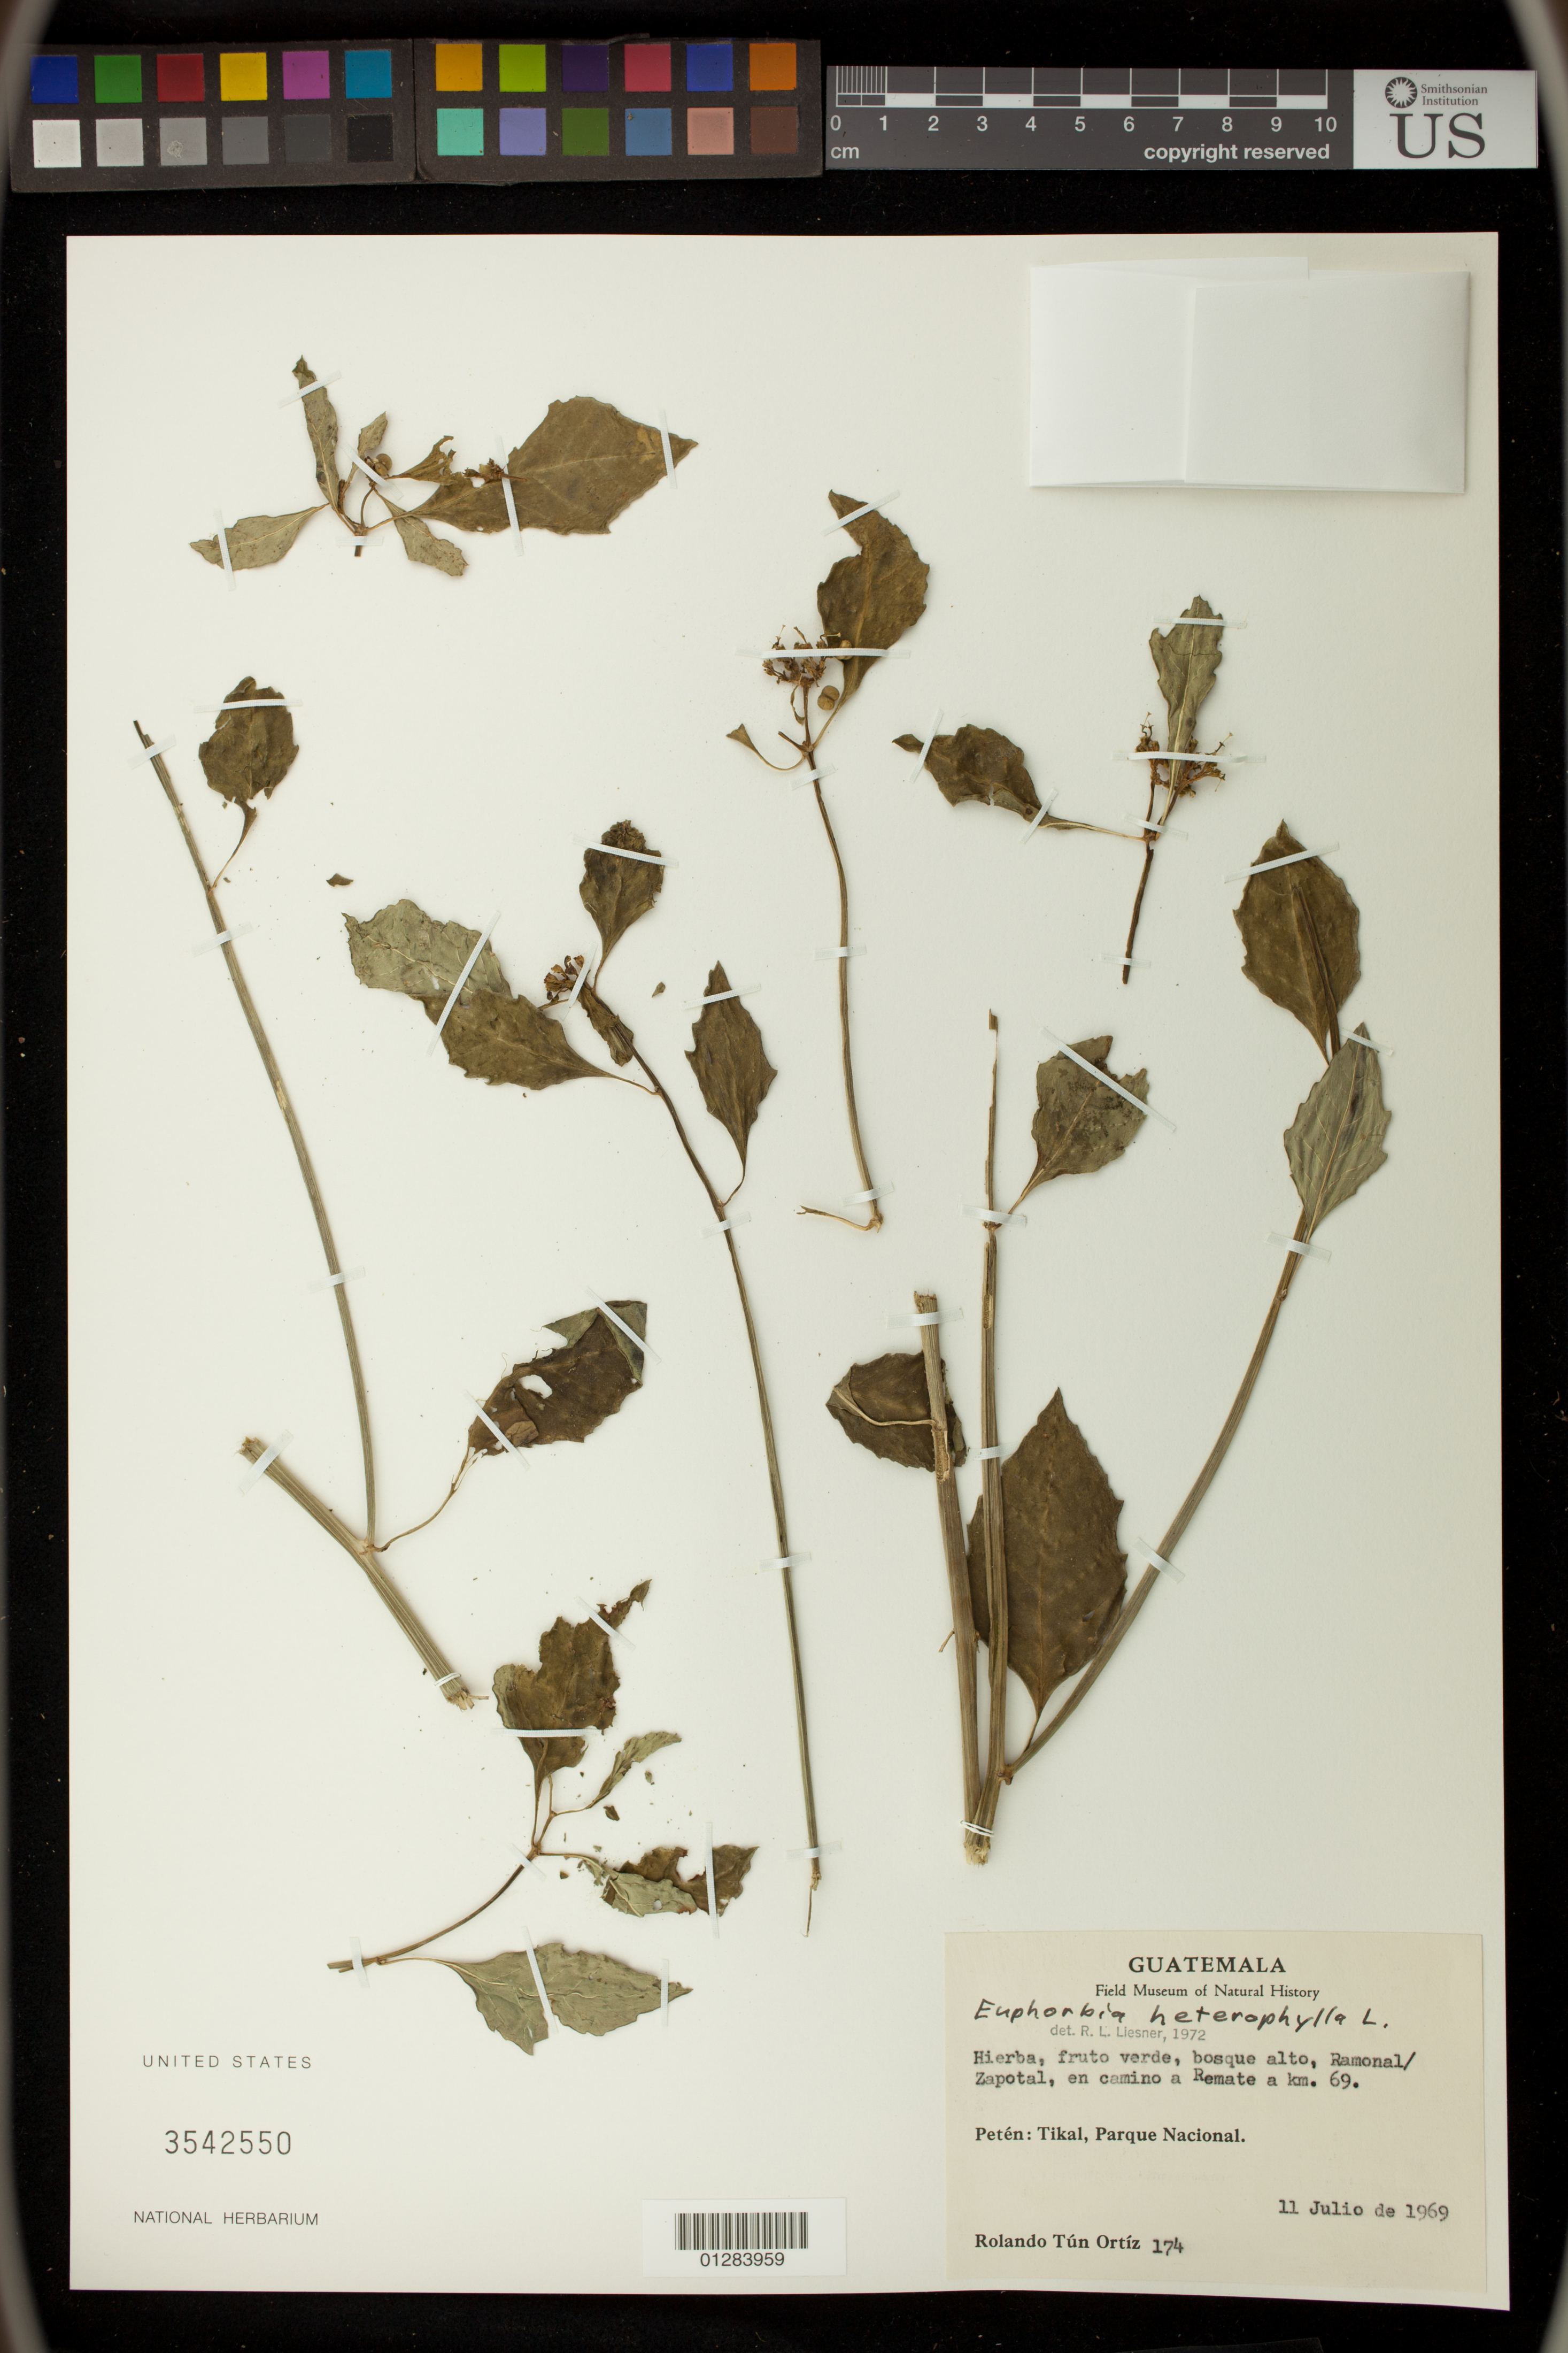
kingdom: Plantae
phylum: Tracheophyta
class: Magnoliopsida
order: Malpighiales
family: Euphorbiaceae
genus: Euphorbia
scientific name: Euphorbia heterophylla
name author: L.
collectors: R. T. Ortíz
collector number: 174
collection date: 1969-07-11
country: Guatemala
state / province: El Petén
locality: Tikal, Parque National. Ramonal/Zapotal, en camino a Remate a km. 69.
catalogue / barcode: US 3542550